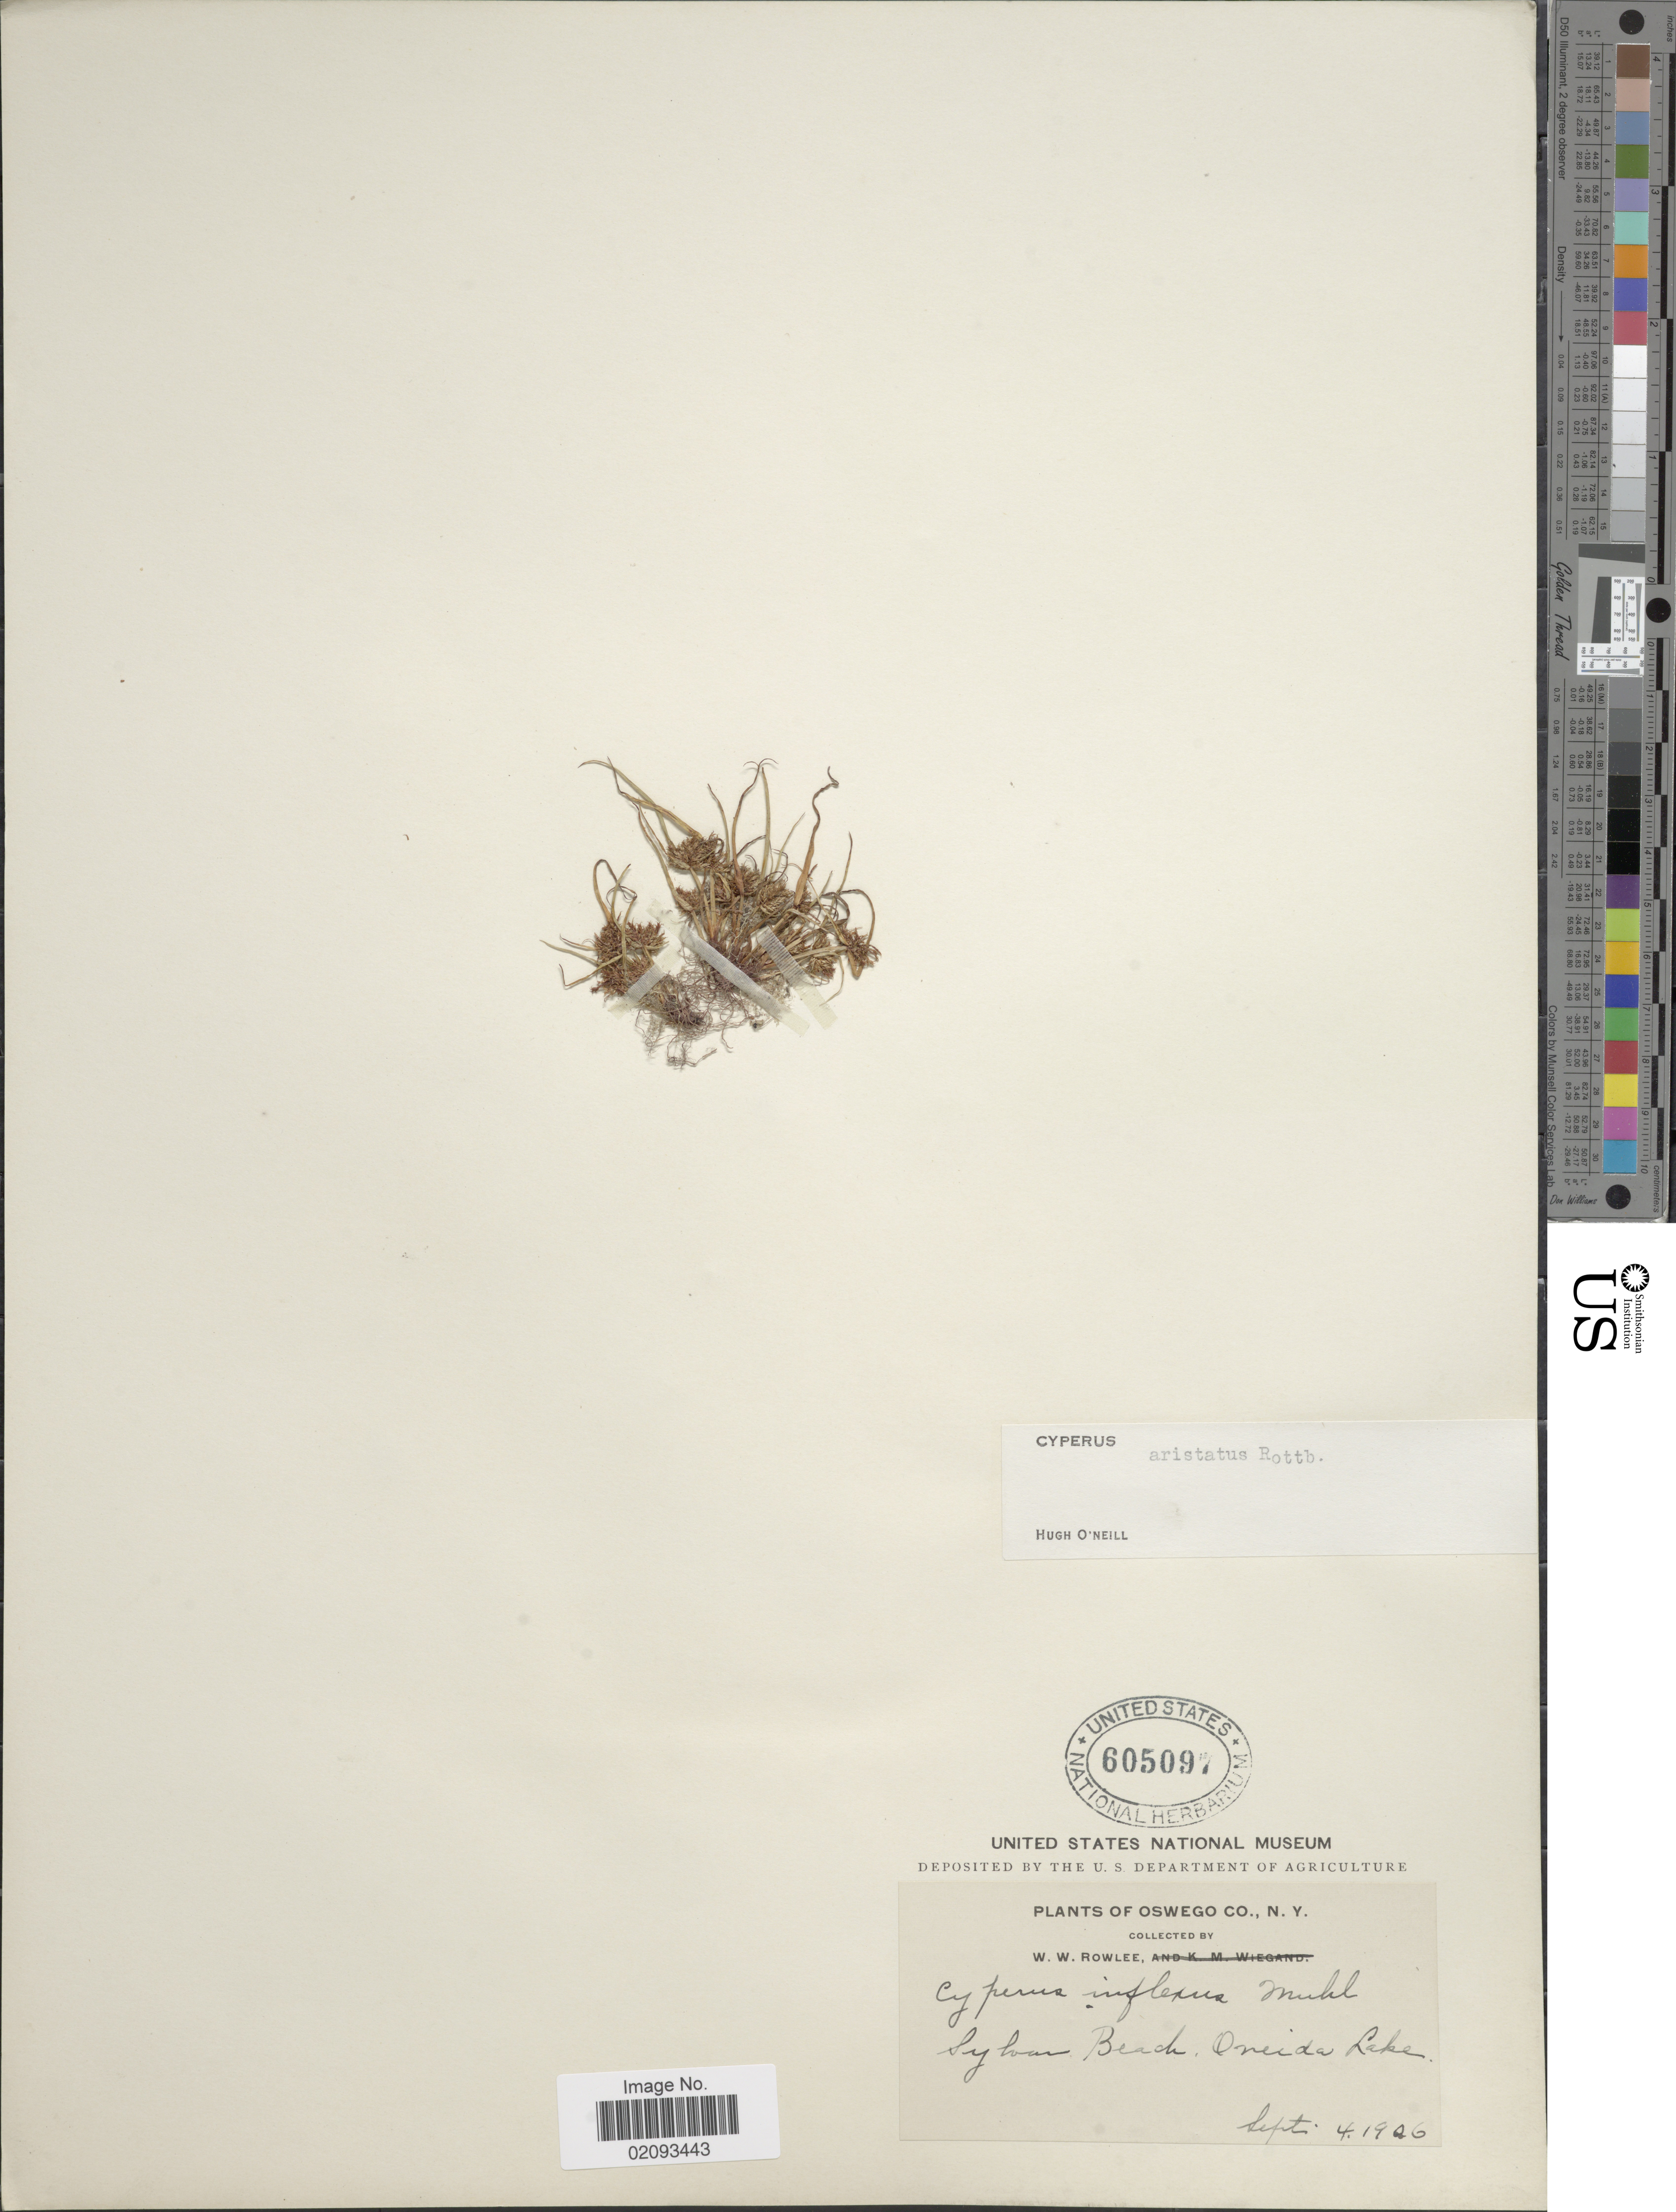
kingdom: Plantae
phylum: Tracheophyta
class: Liliopsida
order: Poales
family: Cyperaceae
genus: Cyperus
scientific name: Cyperus squarrosus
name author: L.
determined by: Strong, Mark T., (BOT), Smithsonian Institution - National Museum of Natural History (UNITED STATES)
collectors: W. W. Rowlee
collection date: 1906-09-04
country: United States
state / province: New York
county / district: Oneida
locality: Oswego Co., Sylvan Beach, Oneida Lake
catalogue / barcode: US 605097